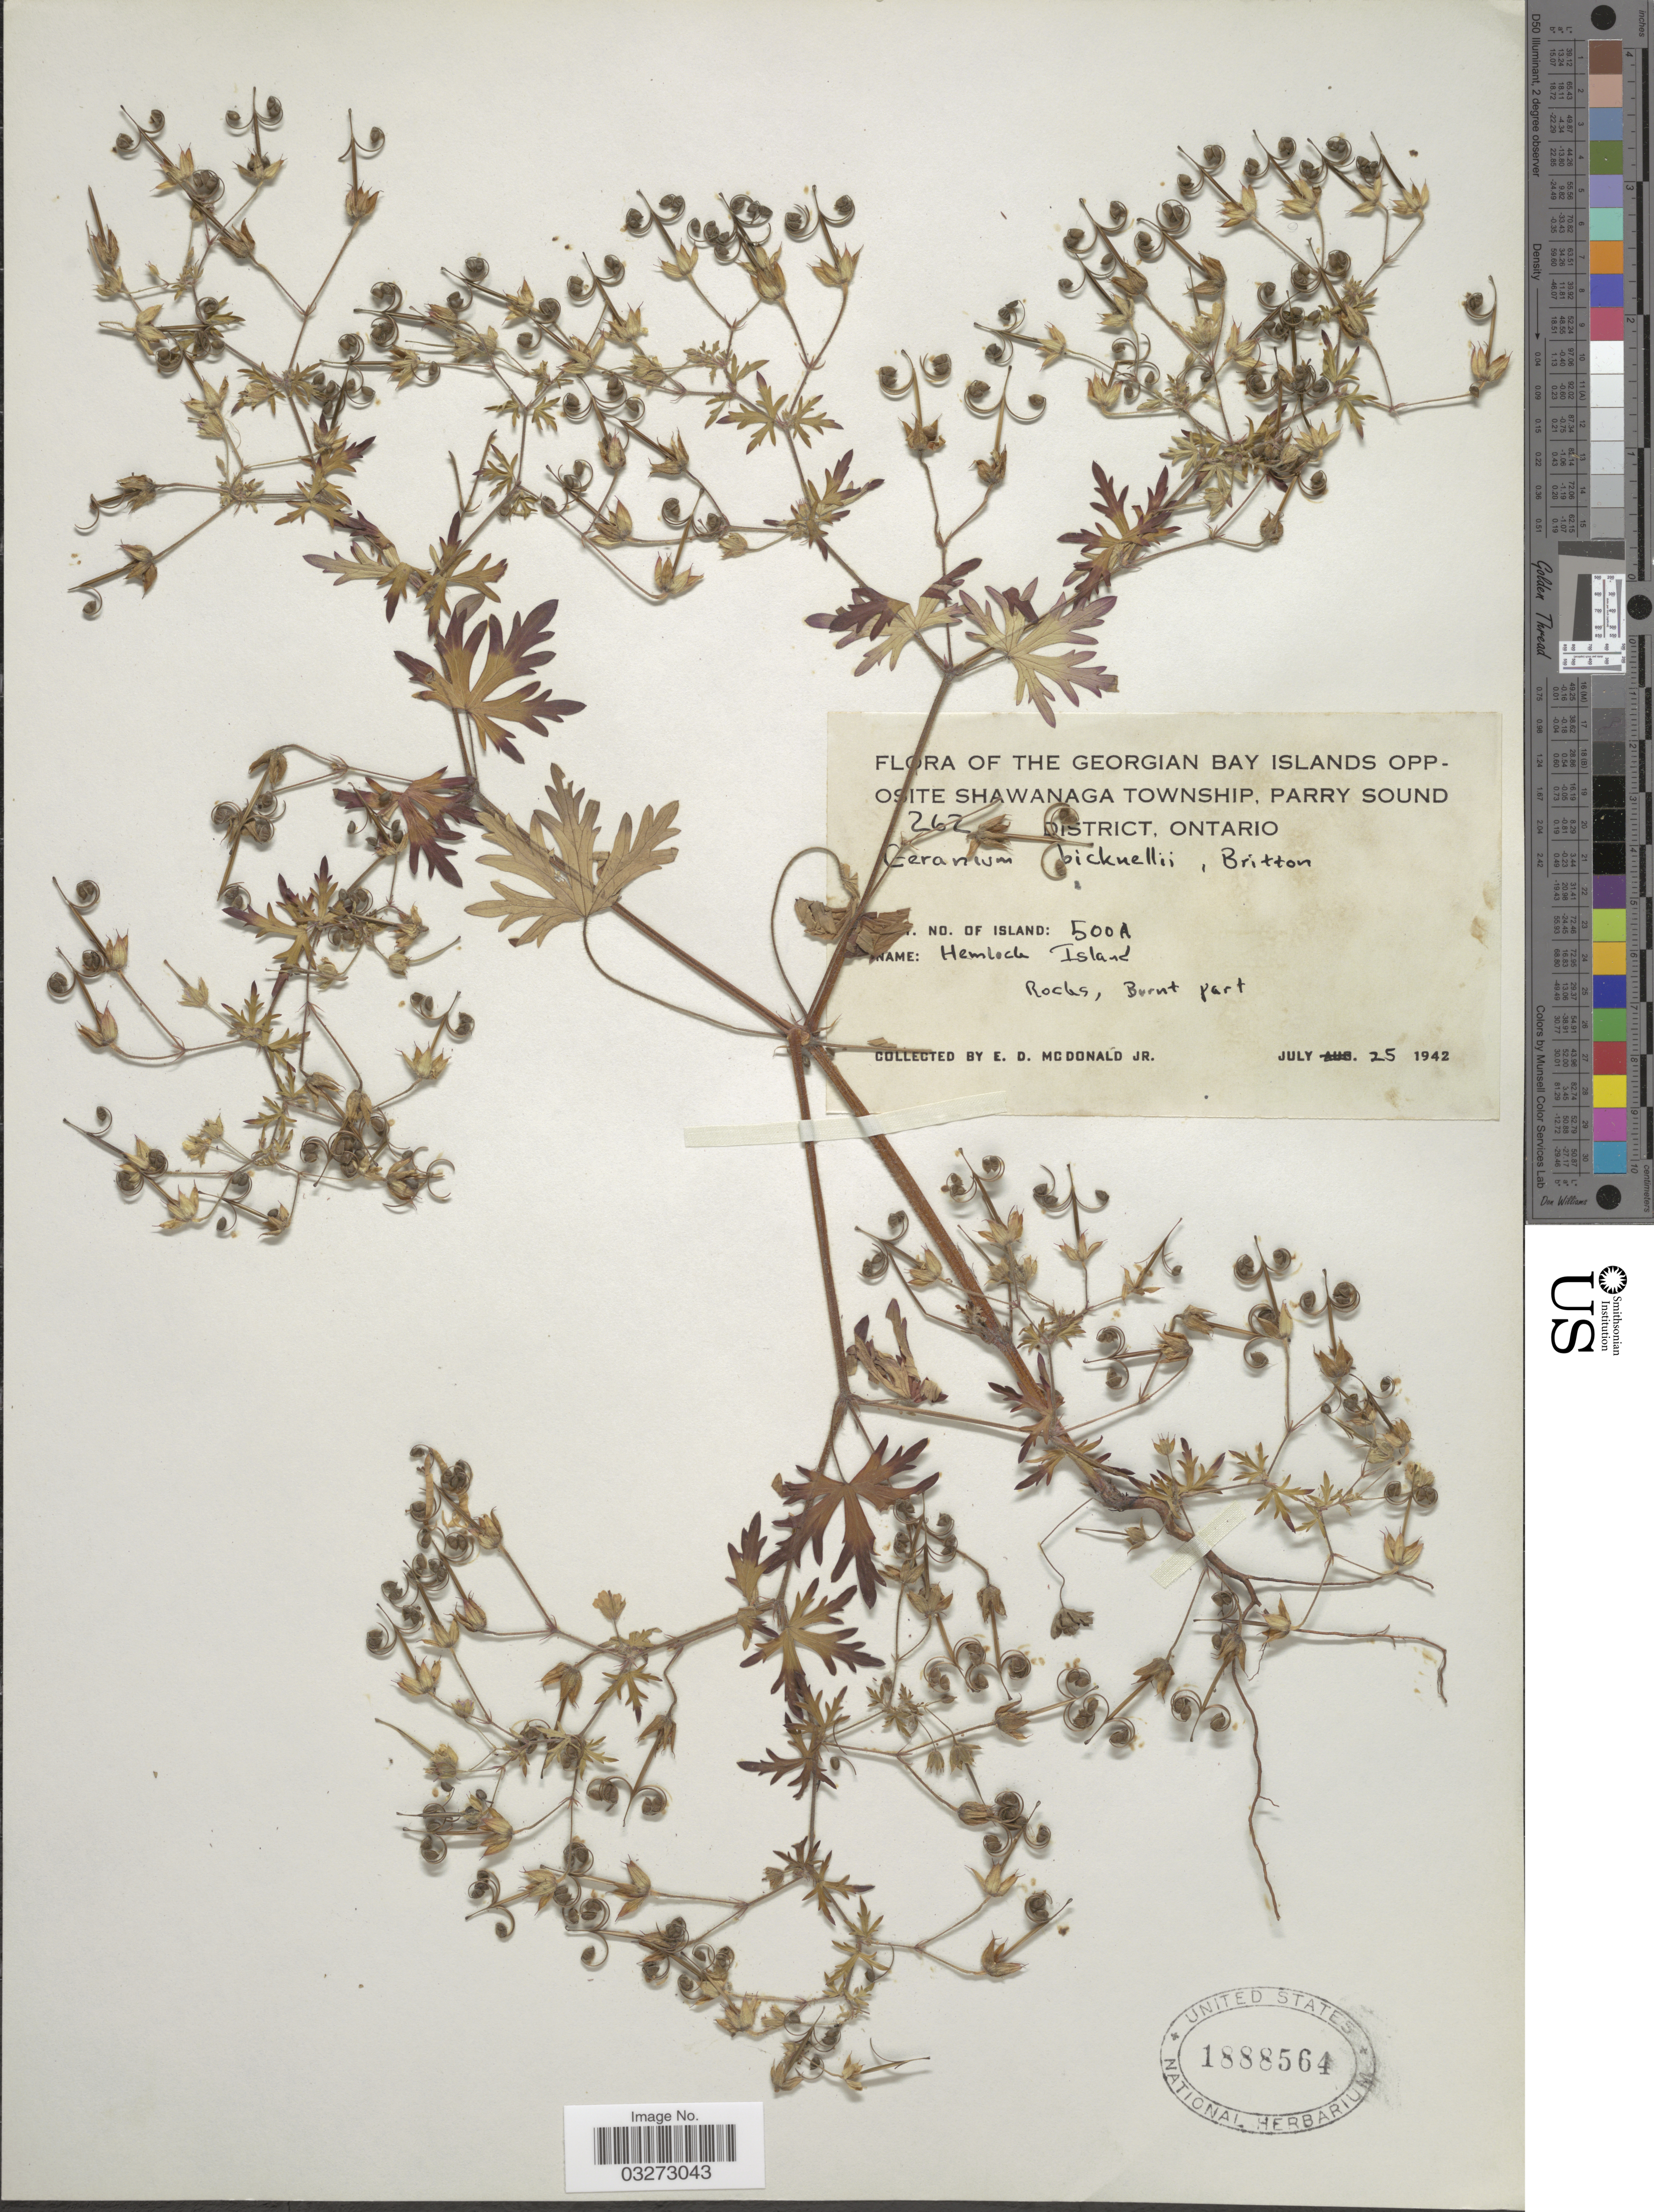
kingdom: Plantae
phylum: Tracheophyta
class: Magnoliopsida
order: Geraniales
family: Geraniaceae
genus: Geranium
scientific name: Geranium bicknellii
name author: Britton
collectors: E. D. McDonald Jr.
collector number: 262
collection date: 1942-07-25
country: Canada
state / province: Ontario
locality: The Georgian Bay Islands Opposite Shawanaga Township, Parry Sound District, 500A, Hemlock Island, Rocks, Burnt part.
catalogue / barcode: US 1888564